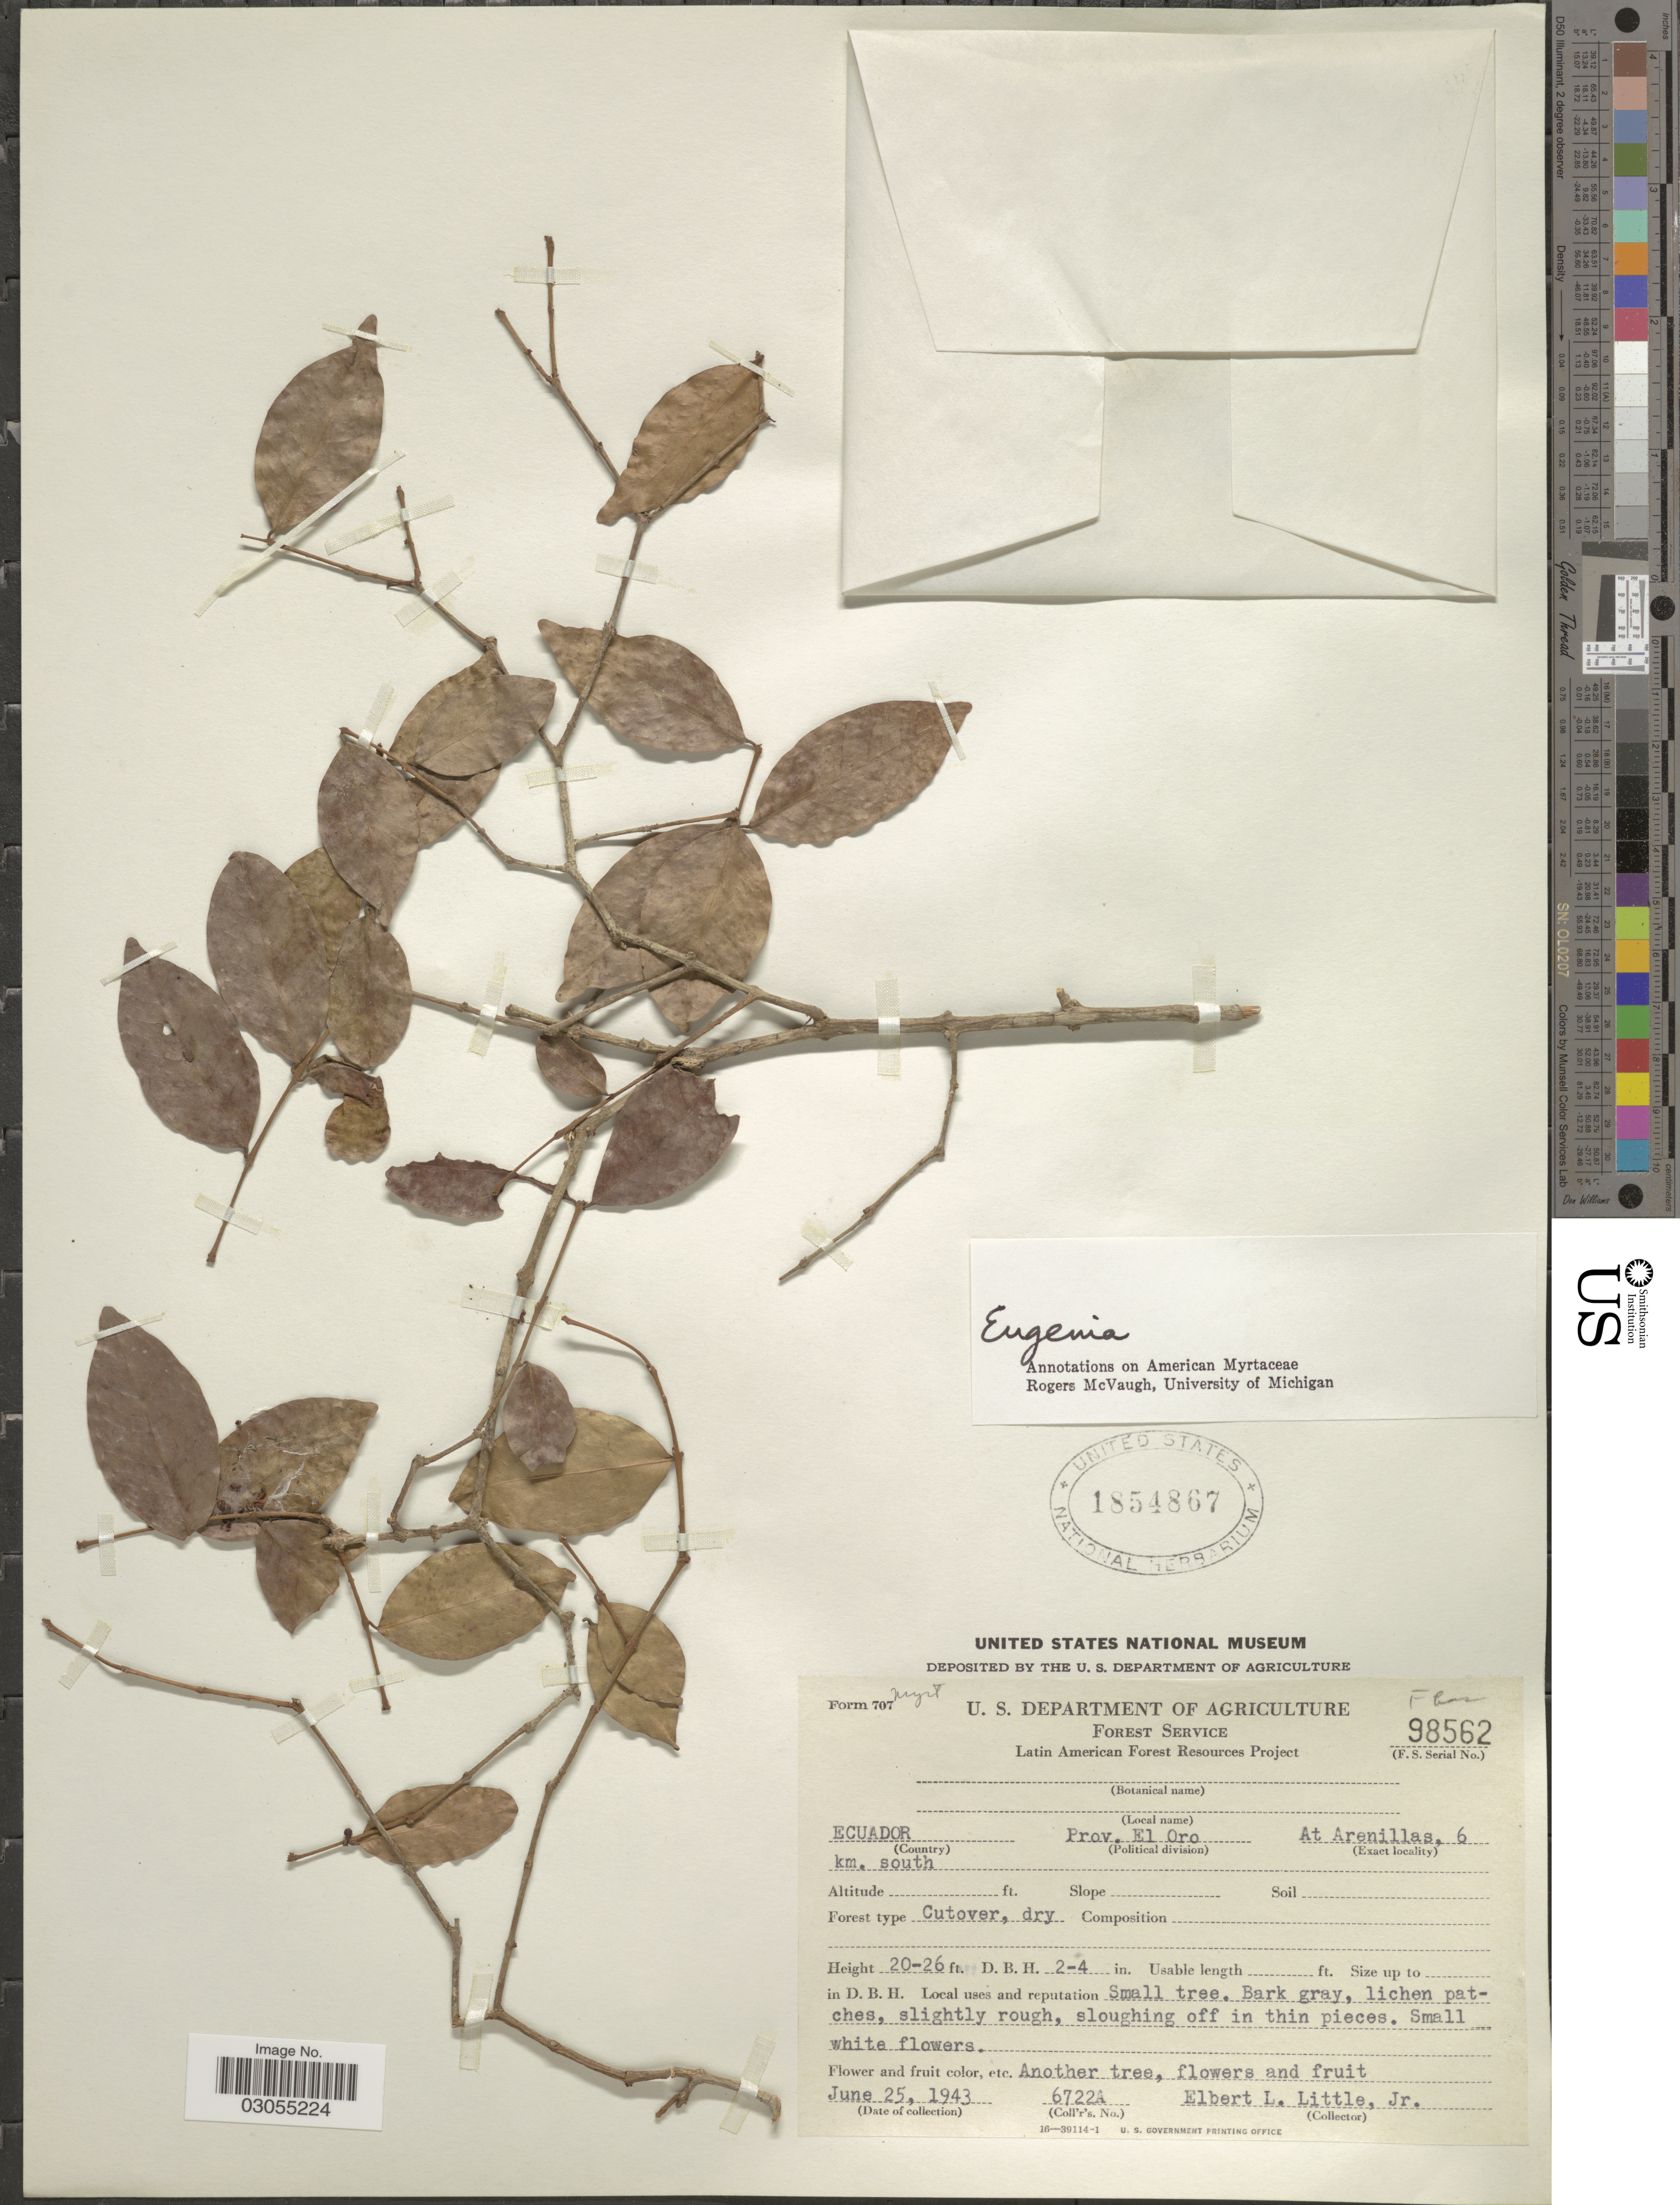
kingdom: Plantae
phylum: Tracheophyta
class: Magnoliopsida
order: Myrtales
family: Myrtaceae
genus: Eugenia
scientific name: Eugenia sp.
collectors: E. L. Little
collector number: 6722A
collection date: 1943-06-25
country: Ecuador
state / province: El Oro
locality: At Arenillas, 6 km. south.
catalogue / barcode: US 1854867